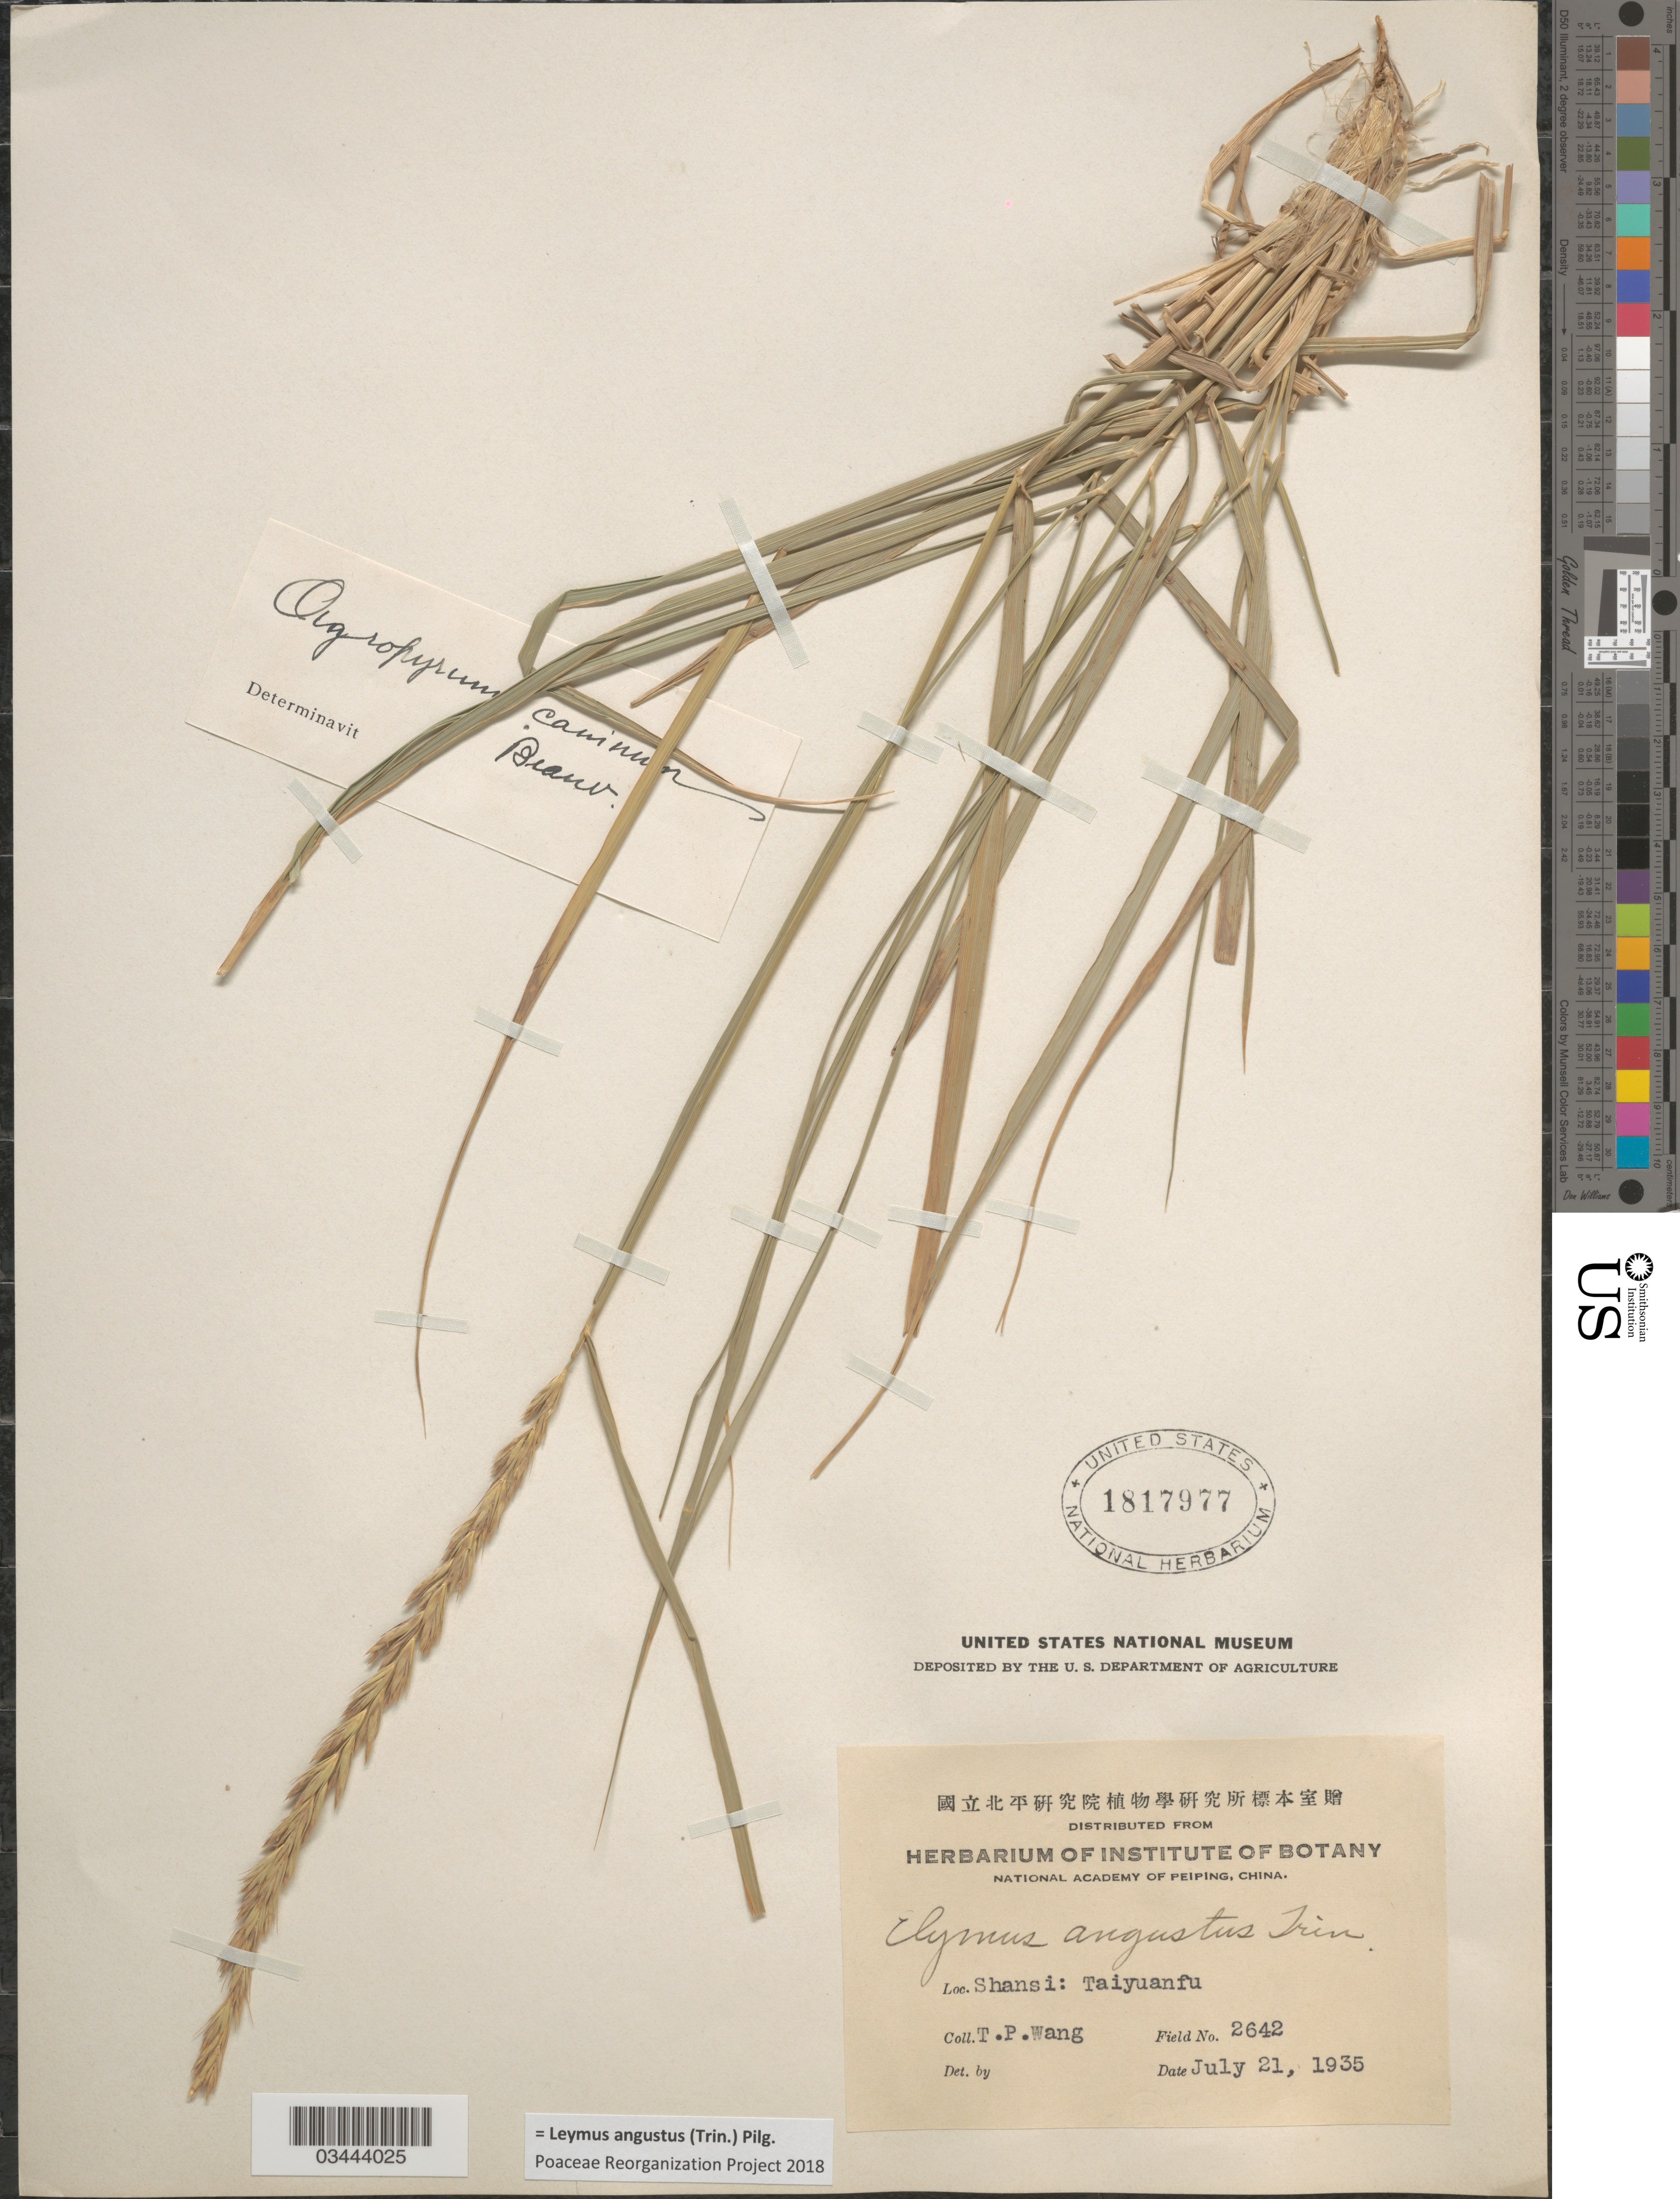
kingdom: Plantae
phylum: Tracheophyta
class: Liliopsida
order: Poales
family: Poaceae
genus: Leymus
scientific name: Leymus angustus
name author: (Trin.) Pilg.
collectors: T. Wang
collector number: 2642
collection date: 1935-07-21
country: China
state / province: Shanxi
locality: Shansi: Taiyuanfu.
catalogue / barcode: US 1817977